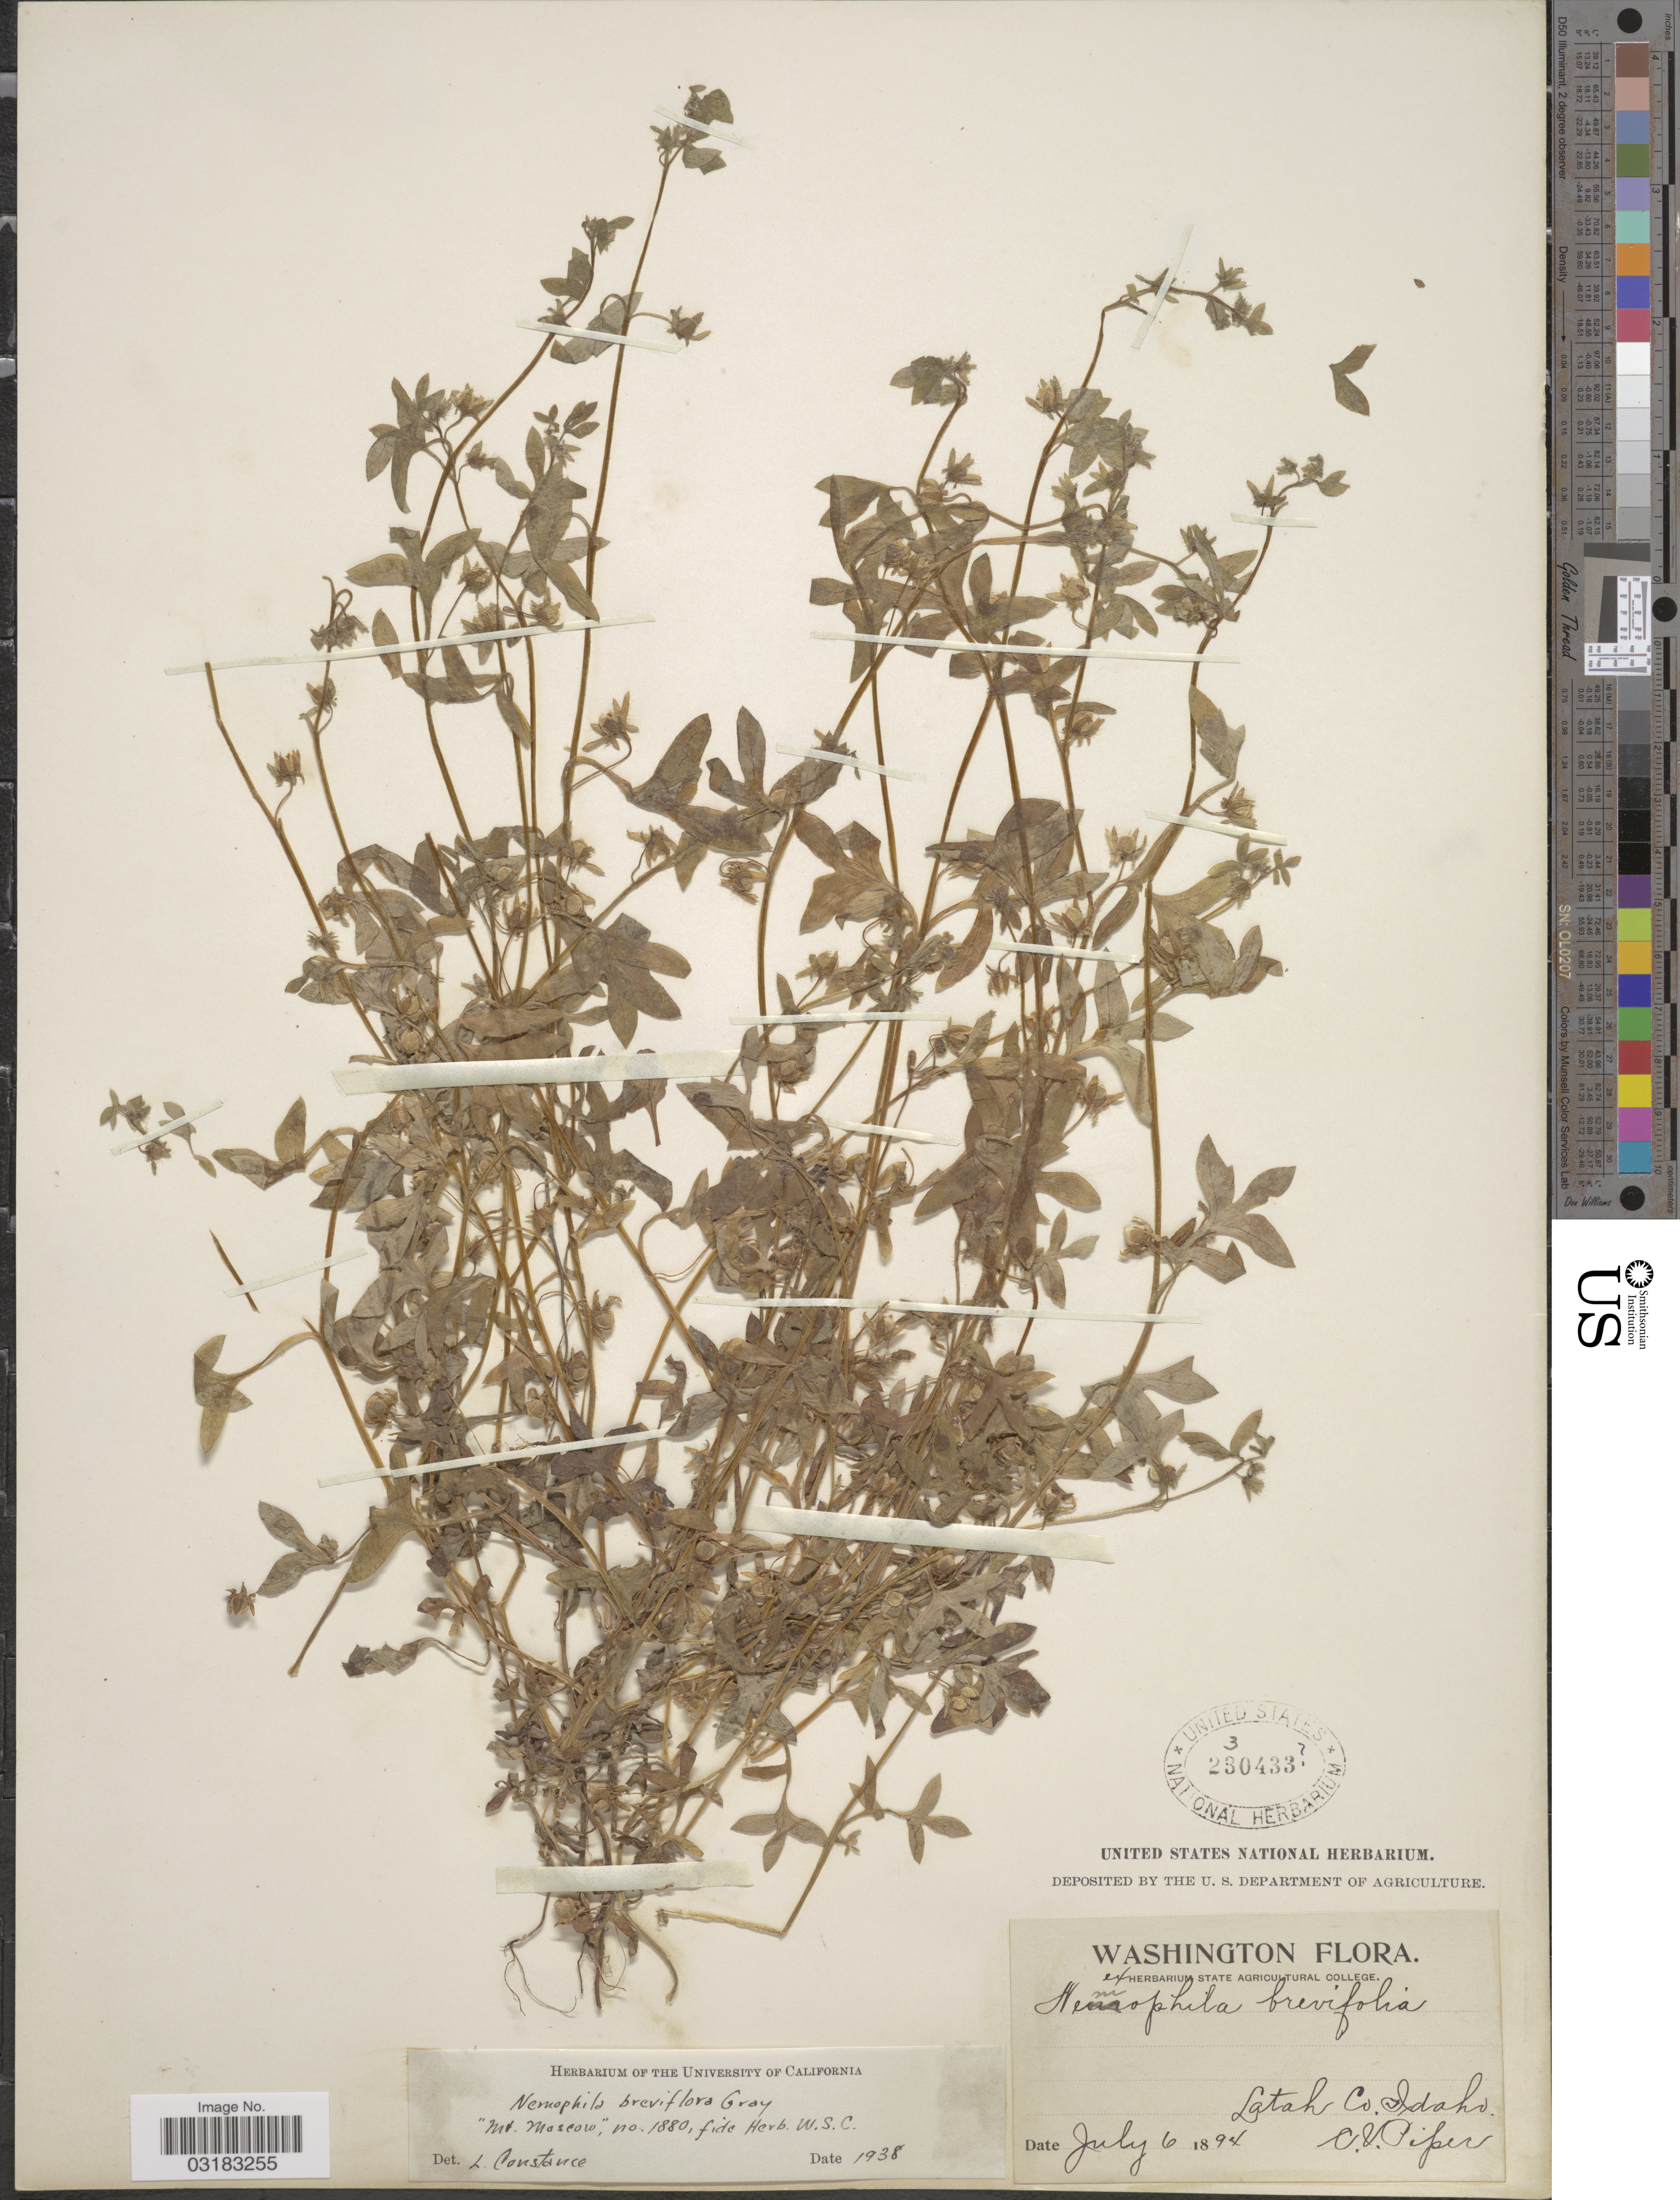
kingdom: Plantae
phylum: Tracheophyta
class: Magnoliopsida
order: Boraginales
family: Hydrophyllaceae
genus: Nemophila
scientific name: Nemophila breviflora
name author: A. Gray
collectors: C. V. Piper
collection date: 1894-07-06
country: United States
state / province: Idaho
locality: Latah Co.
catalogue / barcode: US 230433